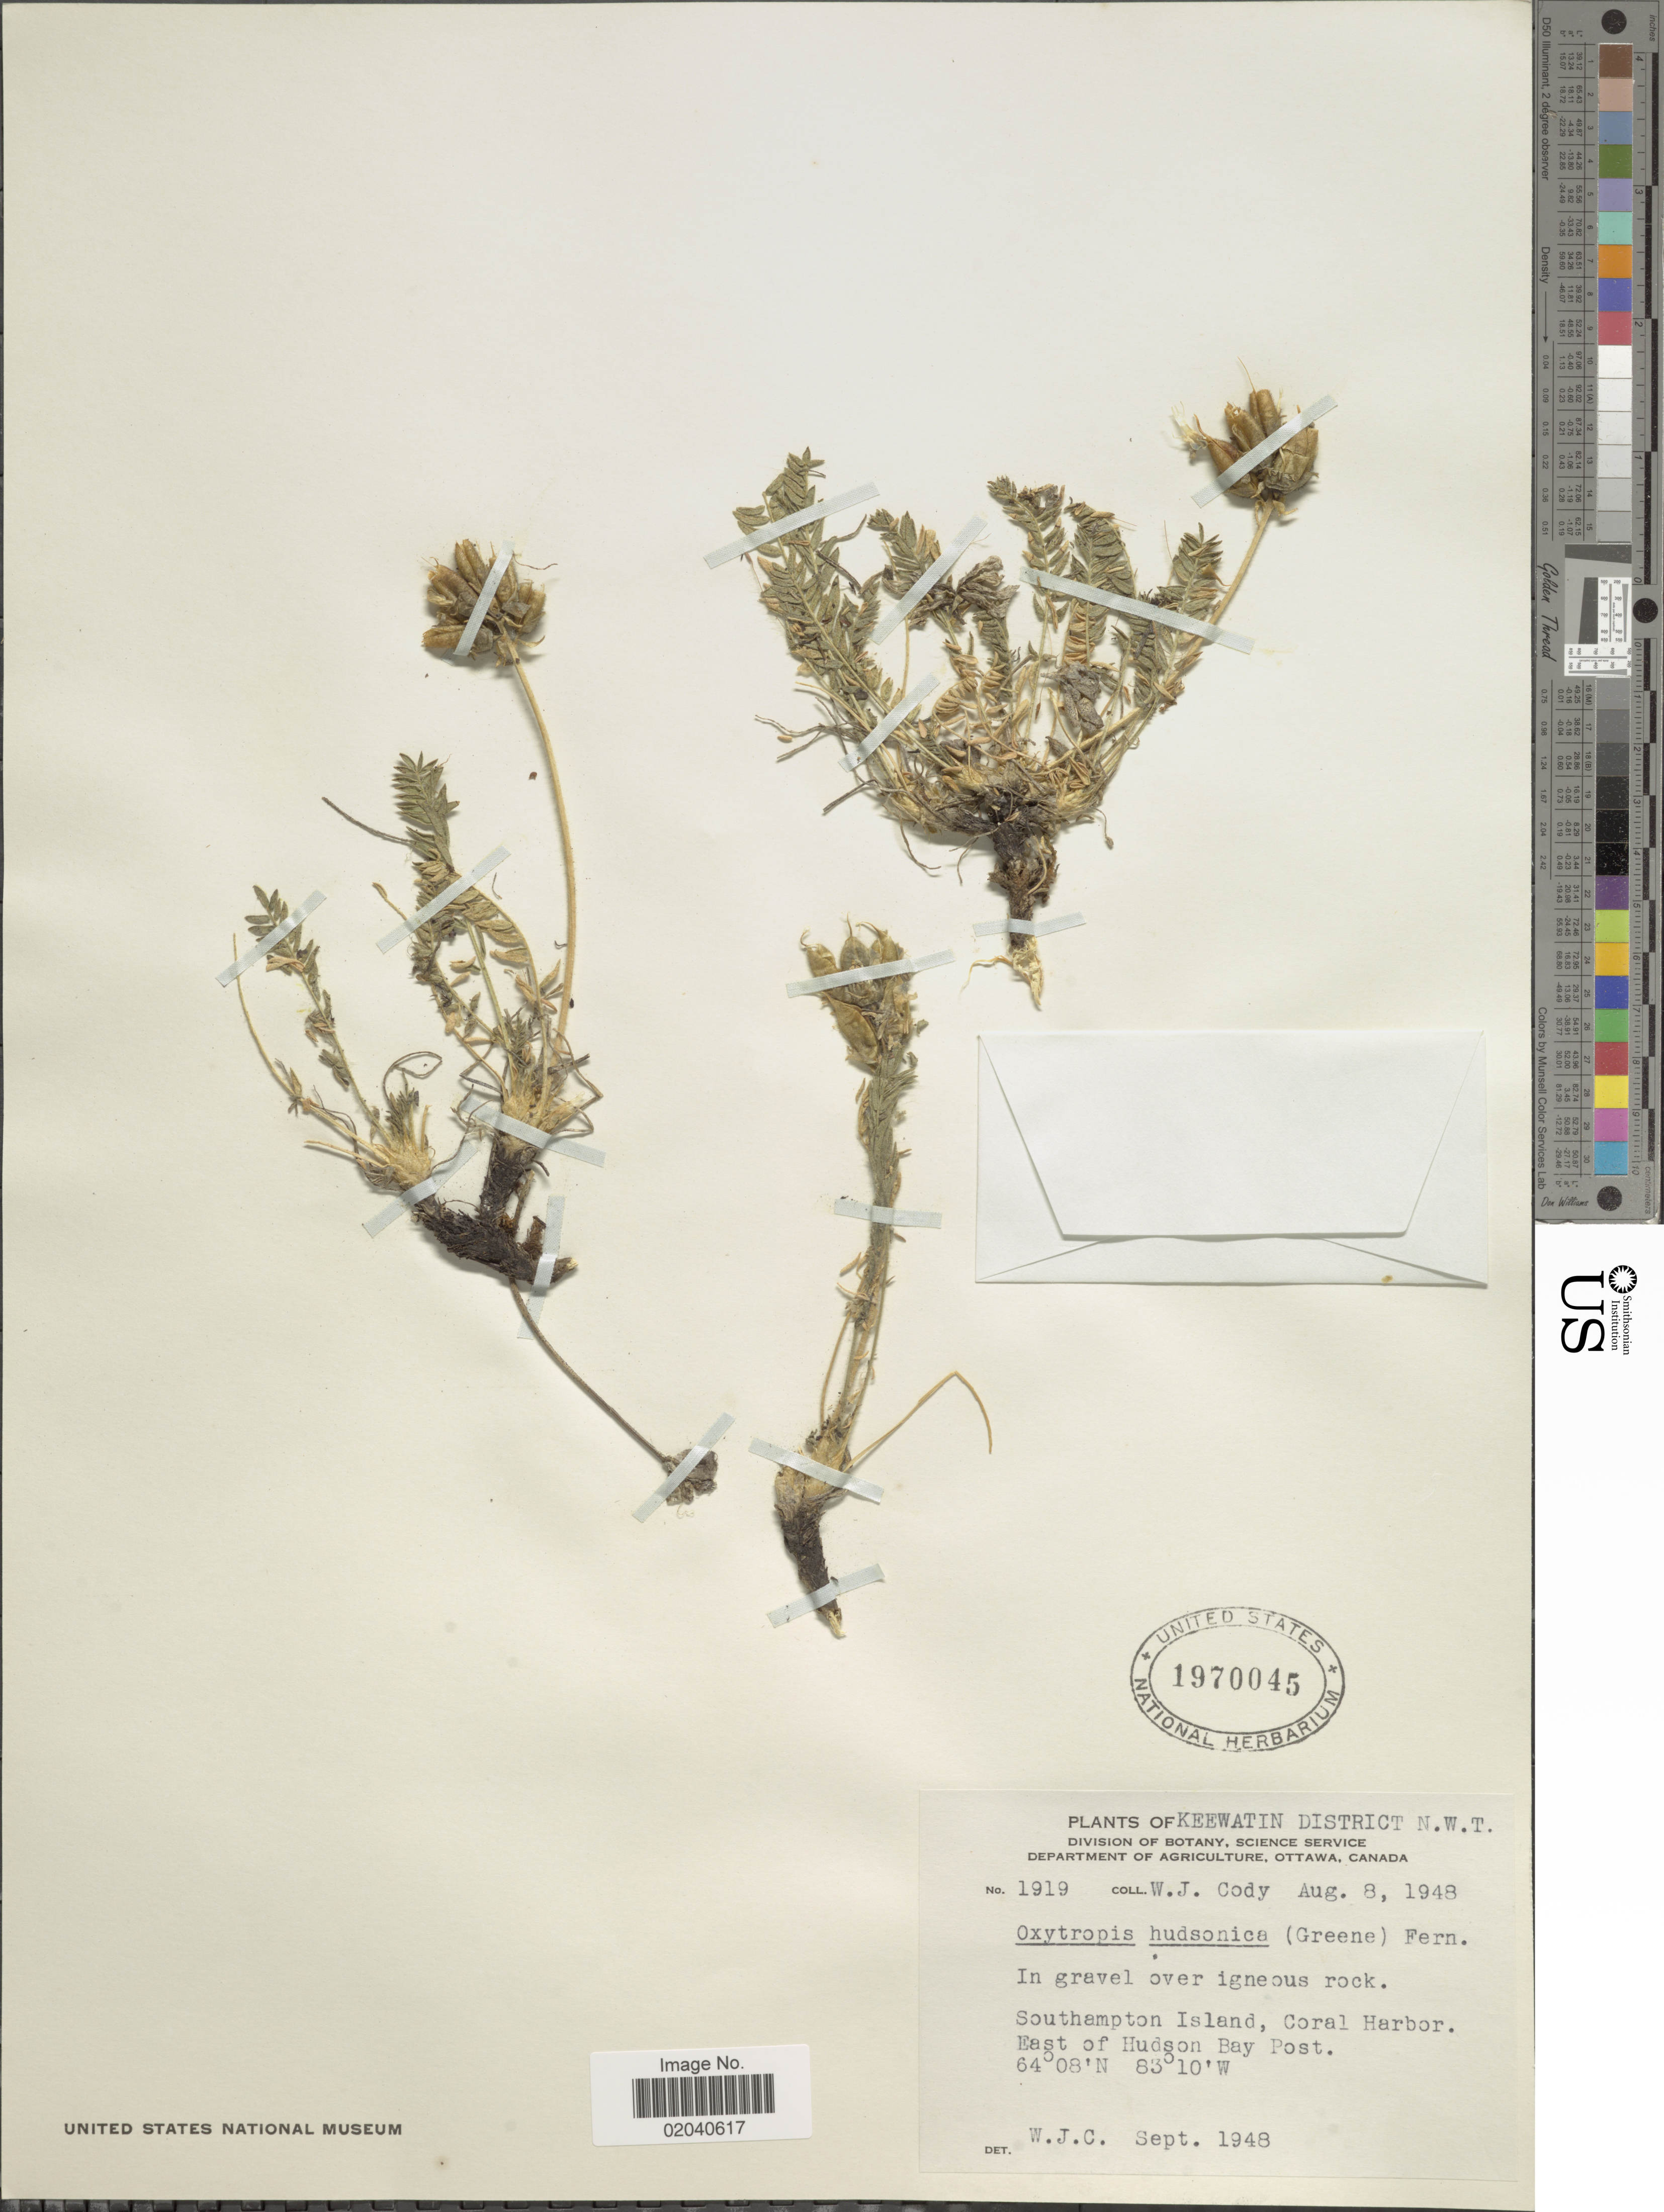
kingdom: Plantae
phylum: Tracheophyta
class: Magnoliopsida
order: Fabales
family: Fabaceae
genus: Oxytropis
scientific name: Oxytropis viscida var. hudsonica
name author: (Greene) Barneby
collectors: W. Cody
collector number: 1919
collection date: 1948-08-08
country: Canada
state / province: Northwest Territories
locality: Keewatin District, Southampton Island, Coral Harbor. East of Hudson Bay Post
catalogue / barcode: US 1970045